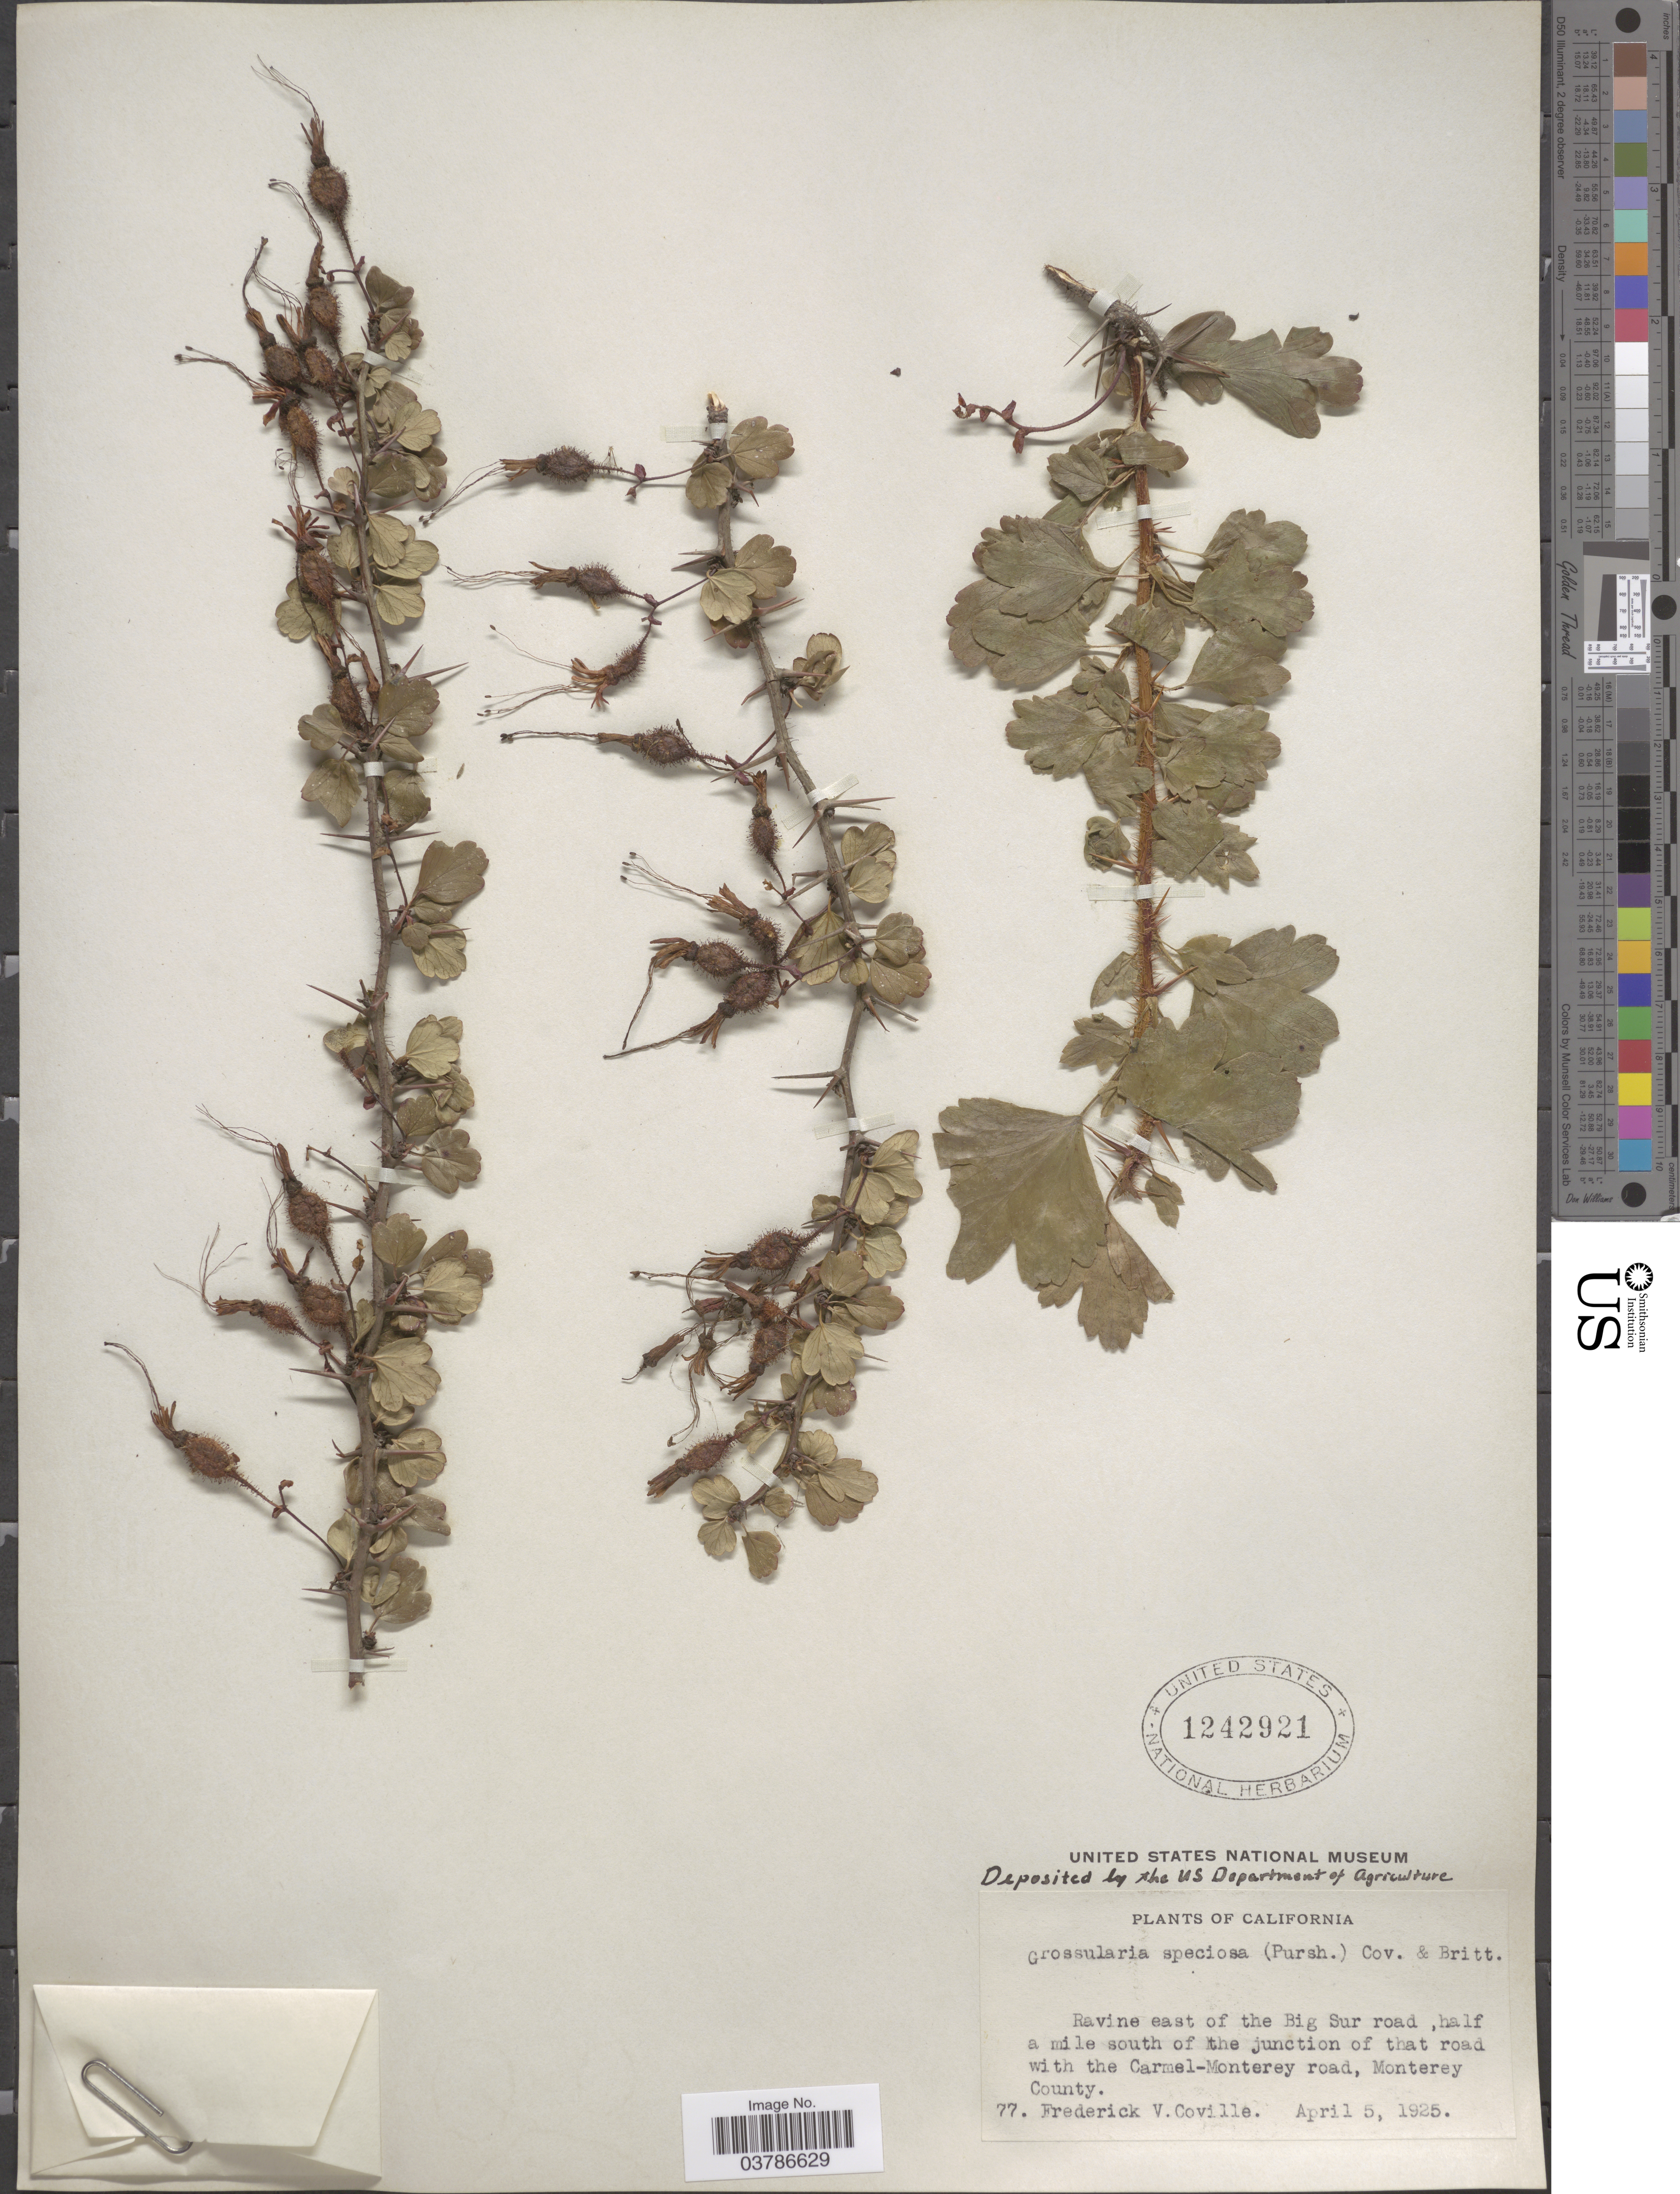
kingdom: Plantae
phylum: Tracheophyta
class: Magnoliopsida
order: Saxifragales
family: Grossulariaceae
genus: Ribes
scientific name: Ribes speciosum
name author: Pursh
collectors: F. V. Coville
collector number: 77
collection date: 1925-04-05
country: United States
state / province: California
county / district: Monterey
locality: Ravine east of the Big Sur road, half a mile south of the junction of that road with the Carmel-Monterey road, Monterey County.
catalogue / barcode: US 1242921